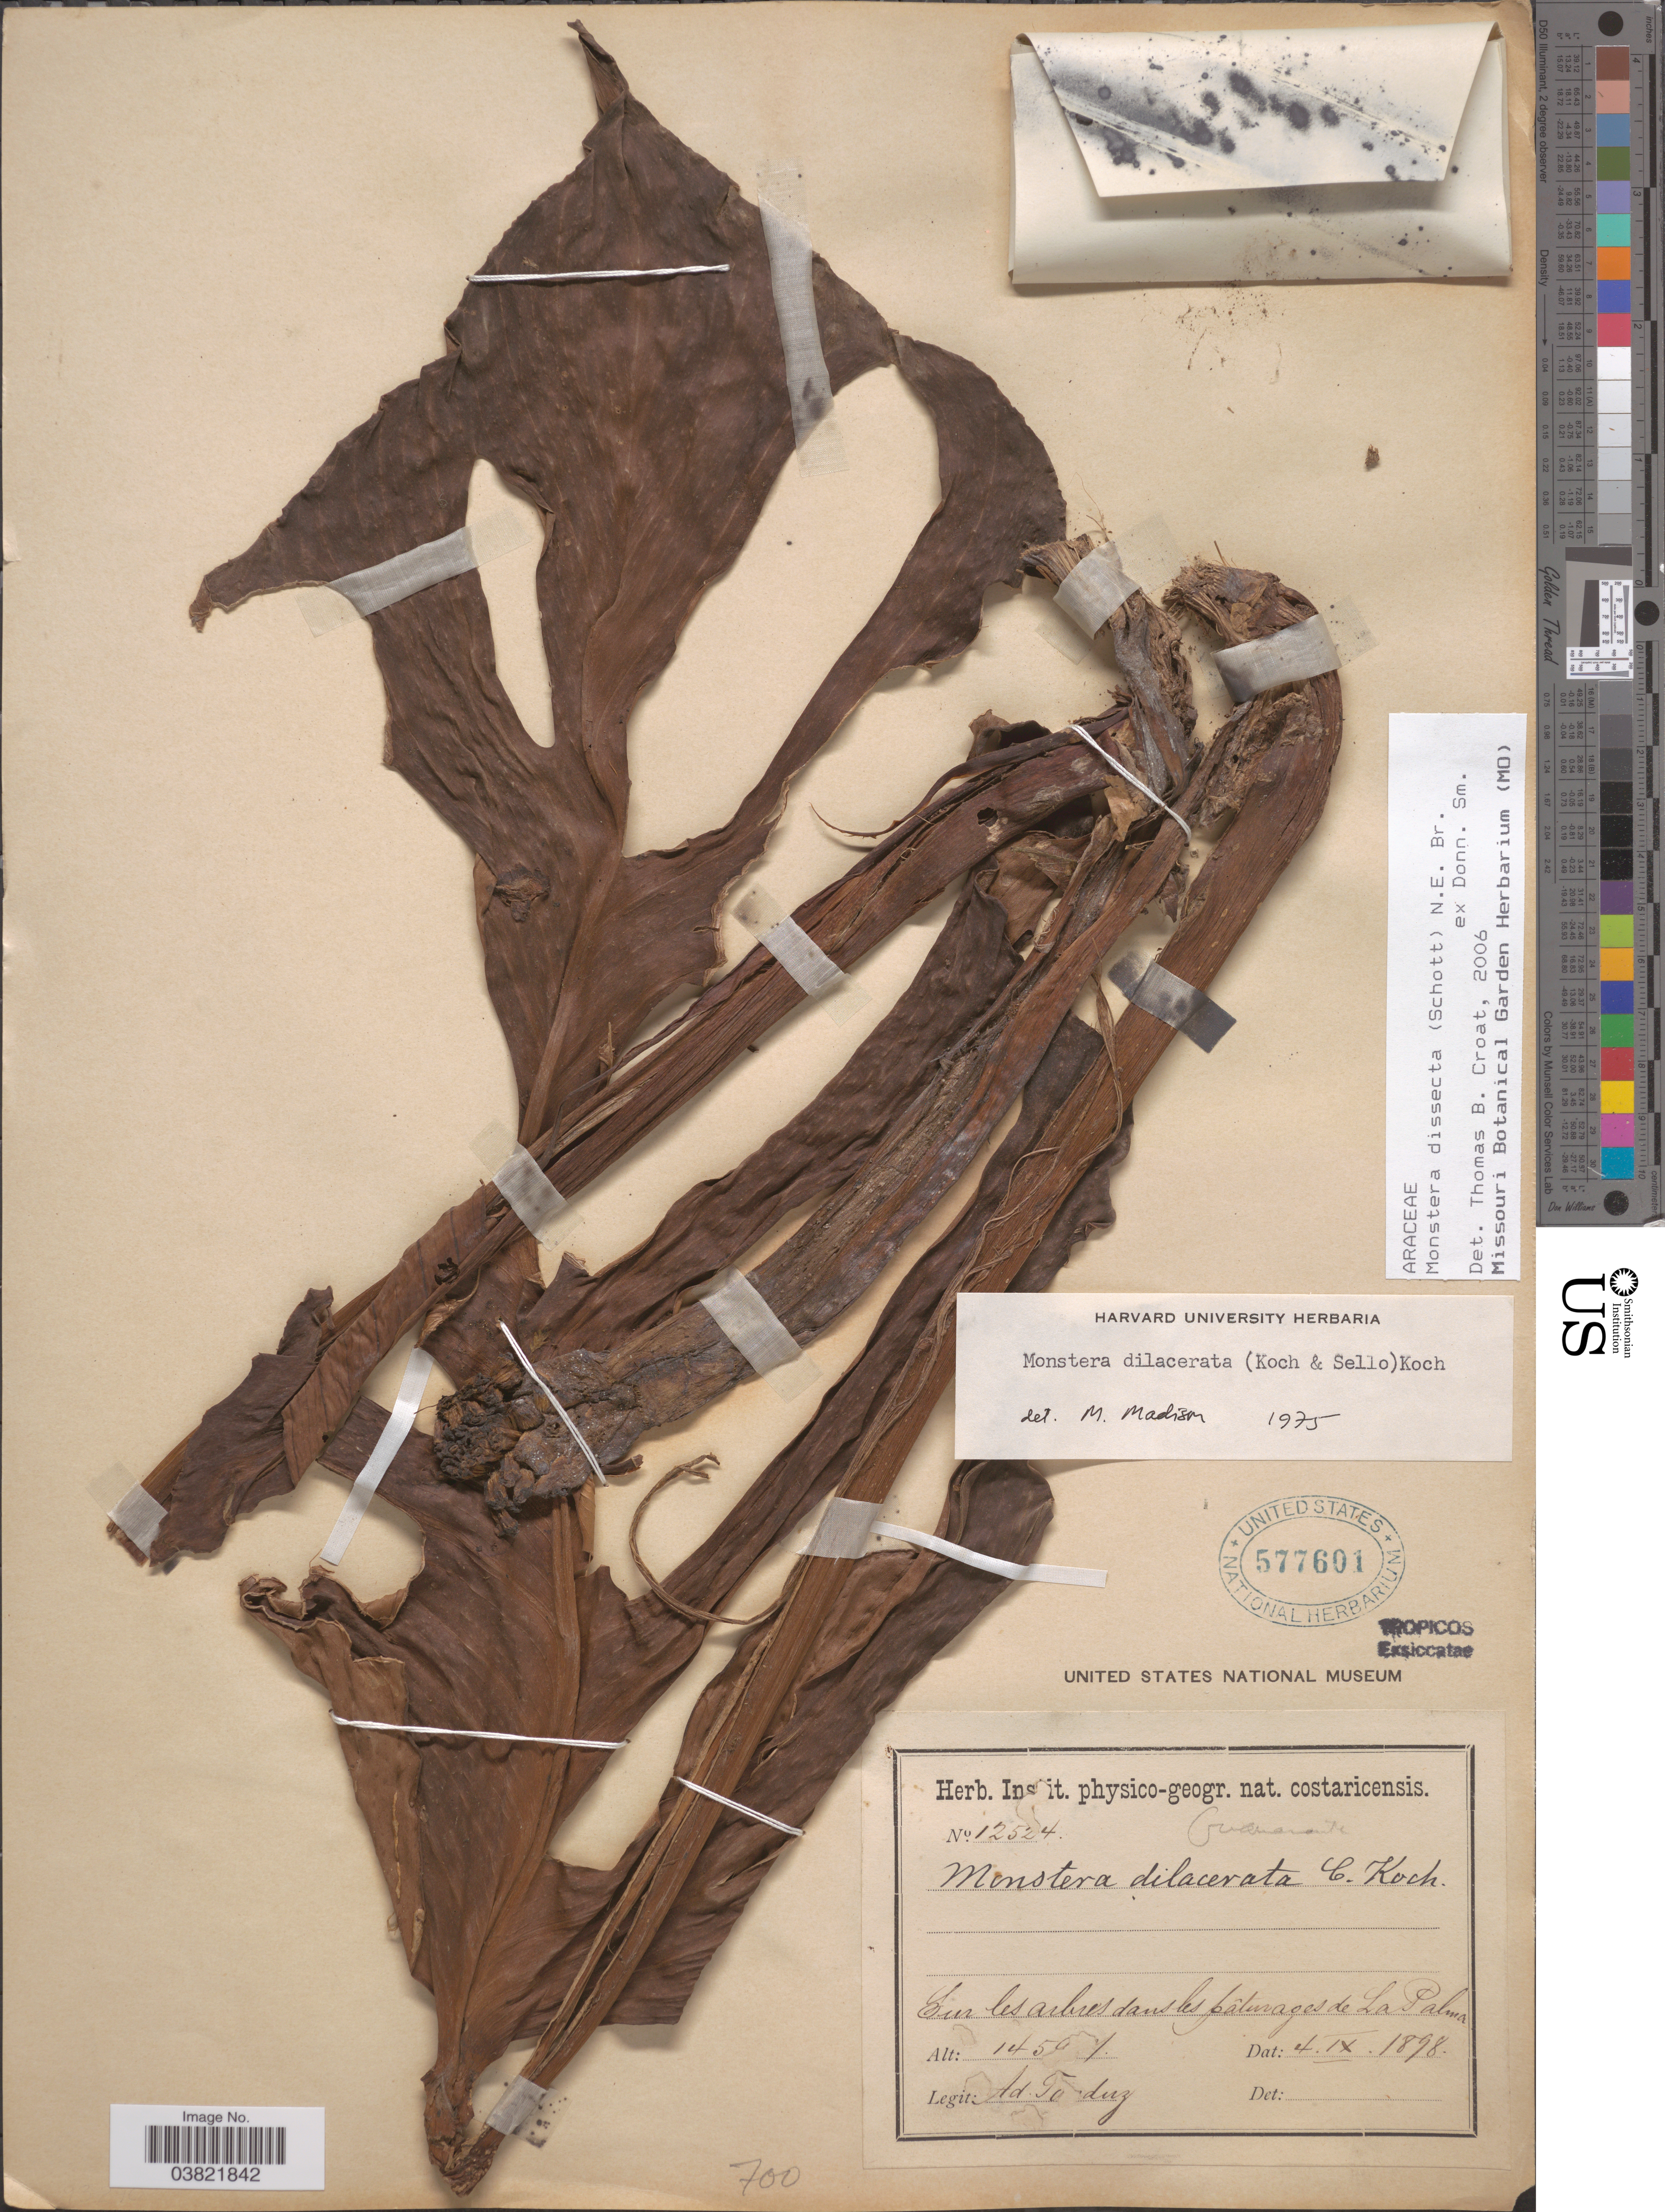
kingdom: Plantae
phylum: Tracheophyta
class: Liliopsida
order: Alismatales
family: Araceae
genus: Monstera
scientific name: Monstera dissecta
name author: (Schott) Croat & Grayum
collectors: A. Tonduz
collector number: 12524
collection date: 1898-09-04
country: Costa Rica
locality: Sur les arbres dans les pâturages de La Palma.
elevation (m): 1450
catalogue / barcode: US 577601